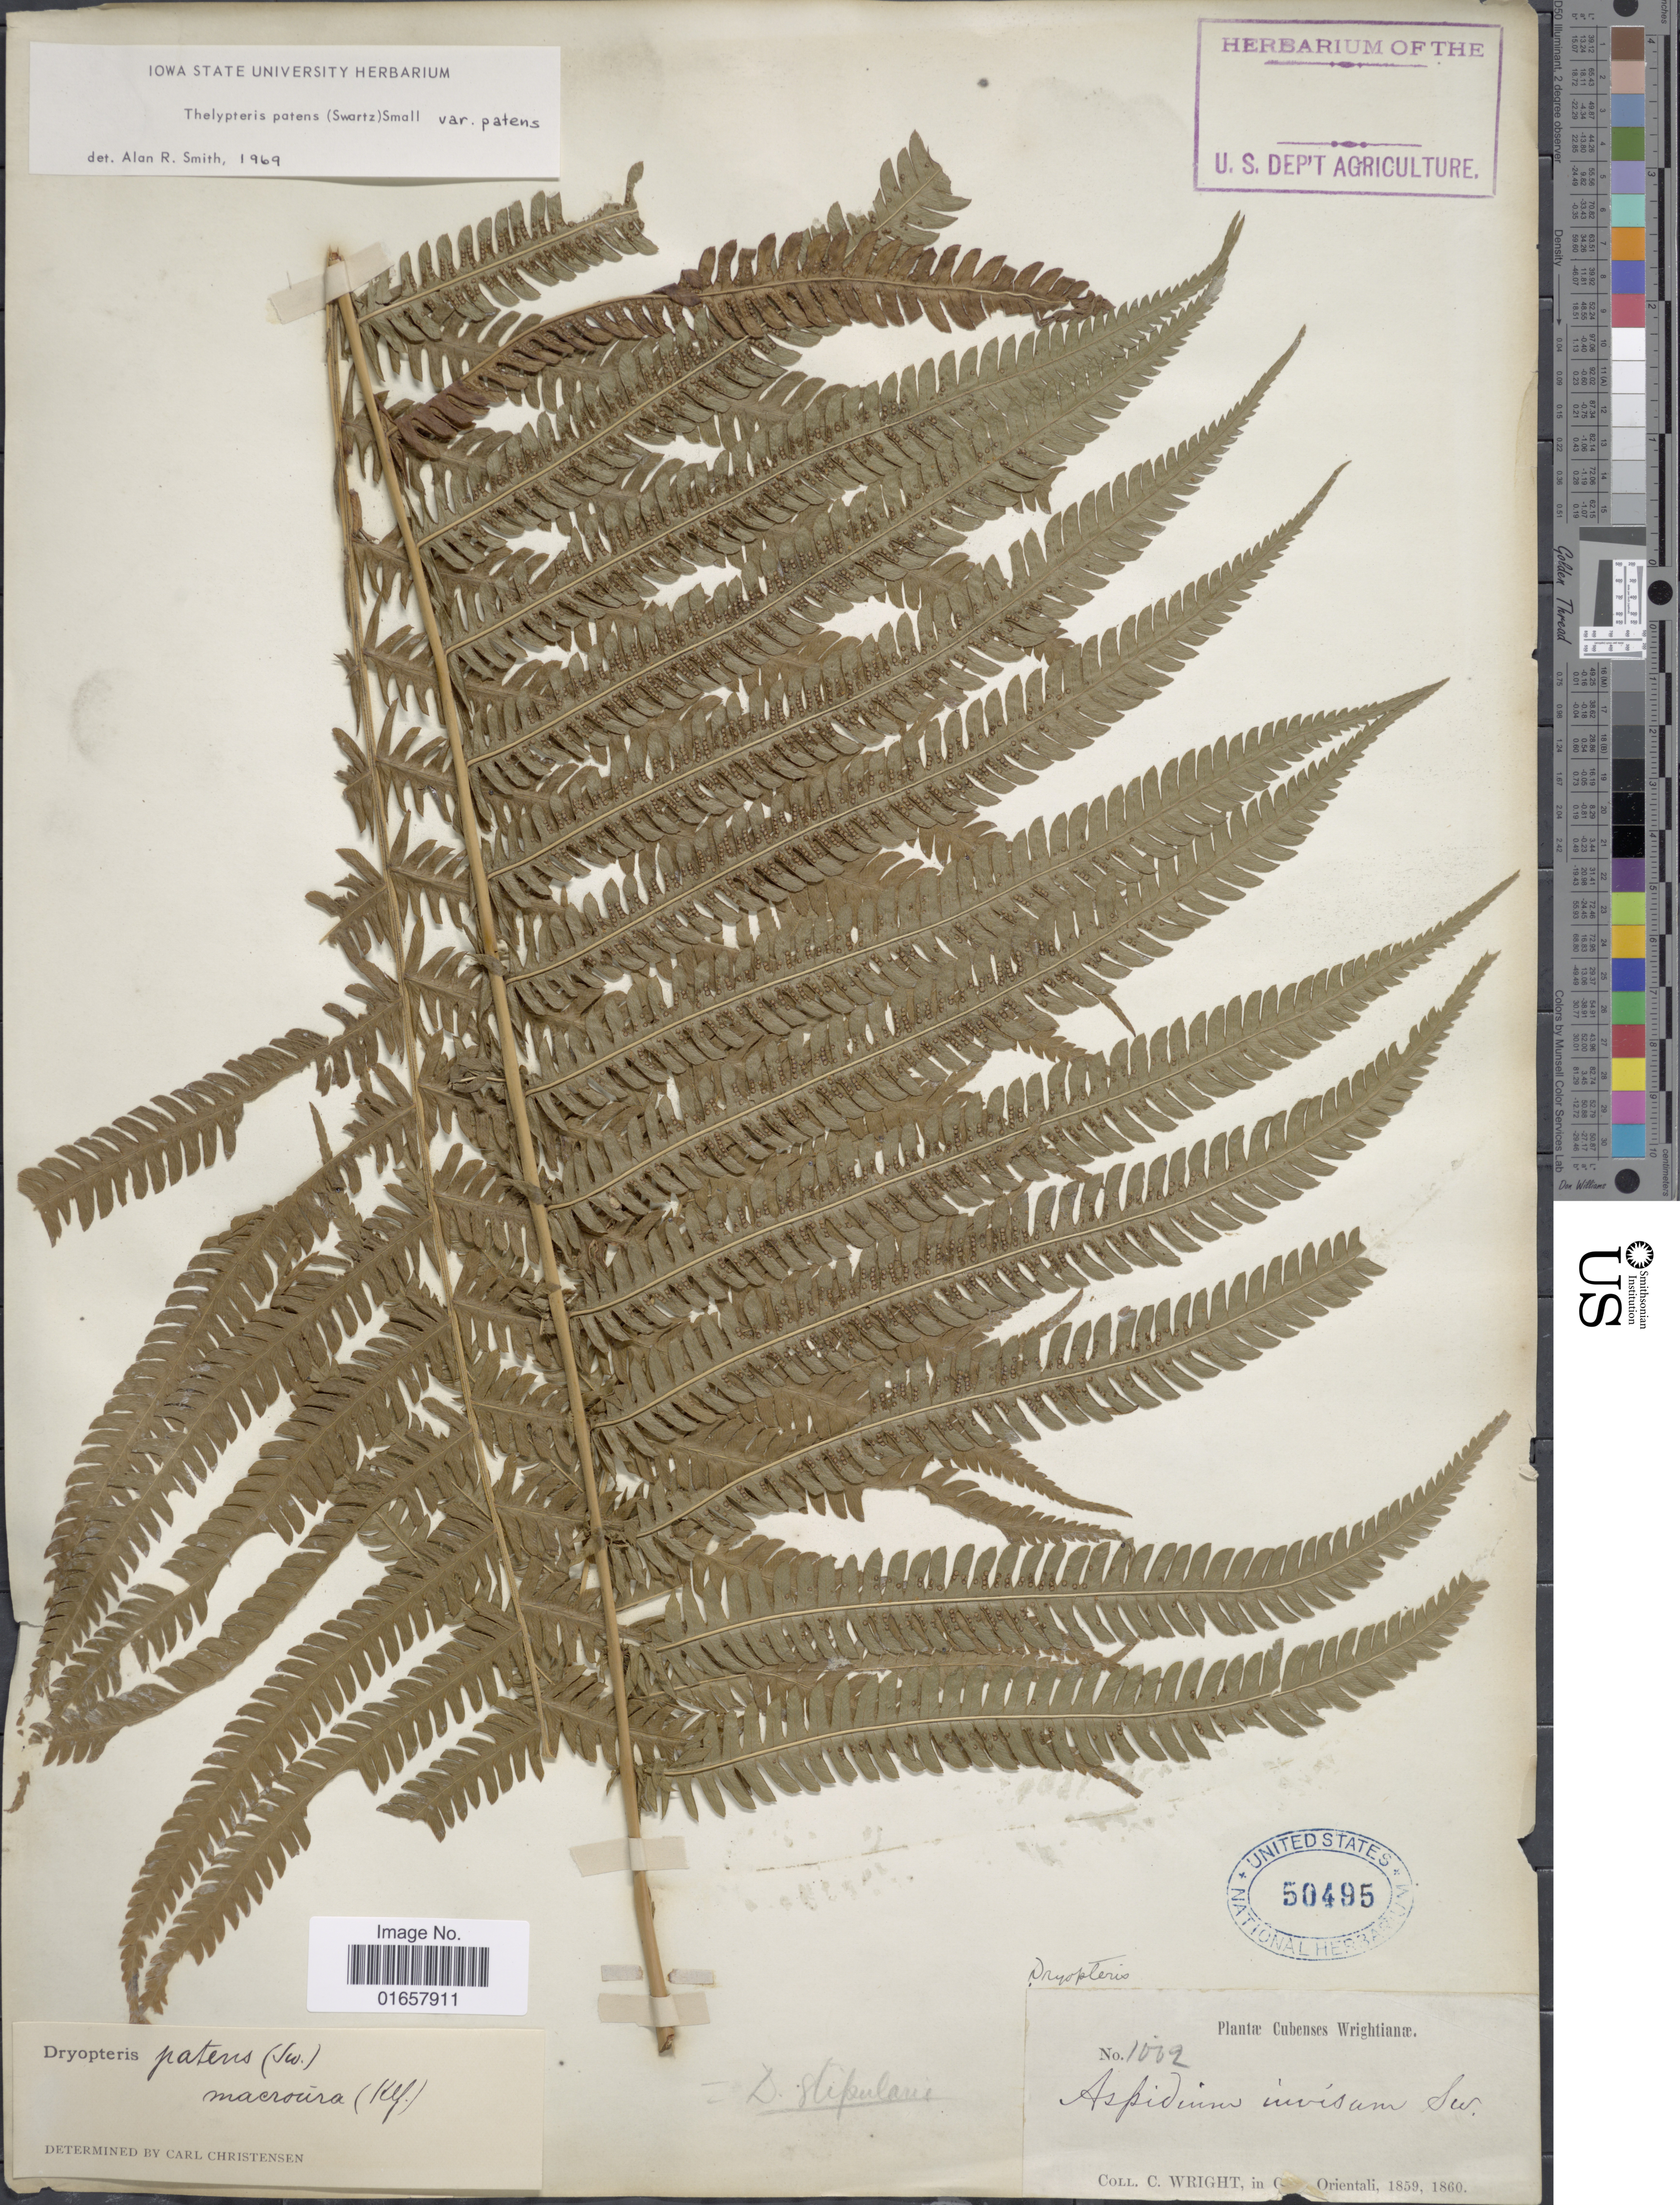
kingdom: Plantae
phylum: Tracheophyta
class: Polypodiopsida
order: Polypodiales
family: Thelypteridaceae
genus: Christella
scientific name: Christella patens var. patens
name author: (Sw.) Holttum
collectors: C. Wright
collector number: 1002*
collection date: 1859/1860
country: Cuba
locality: Cubenses, [illegible text], Orientali.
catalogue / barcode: US 50495